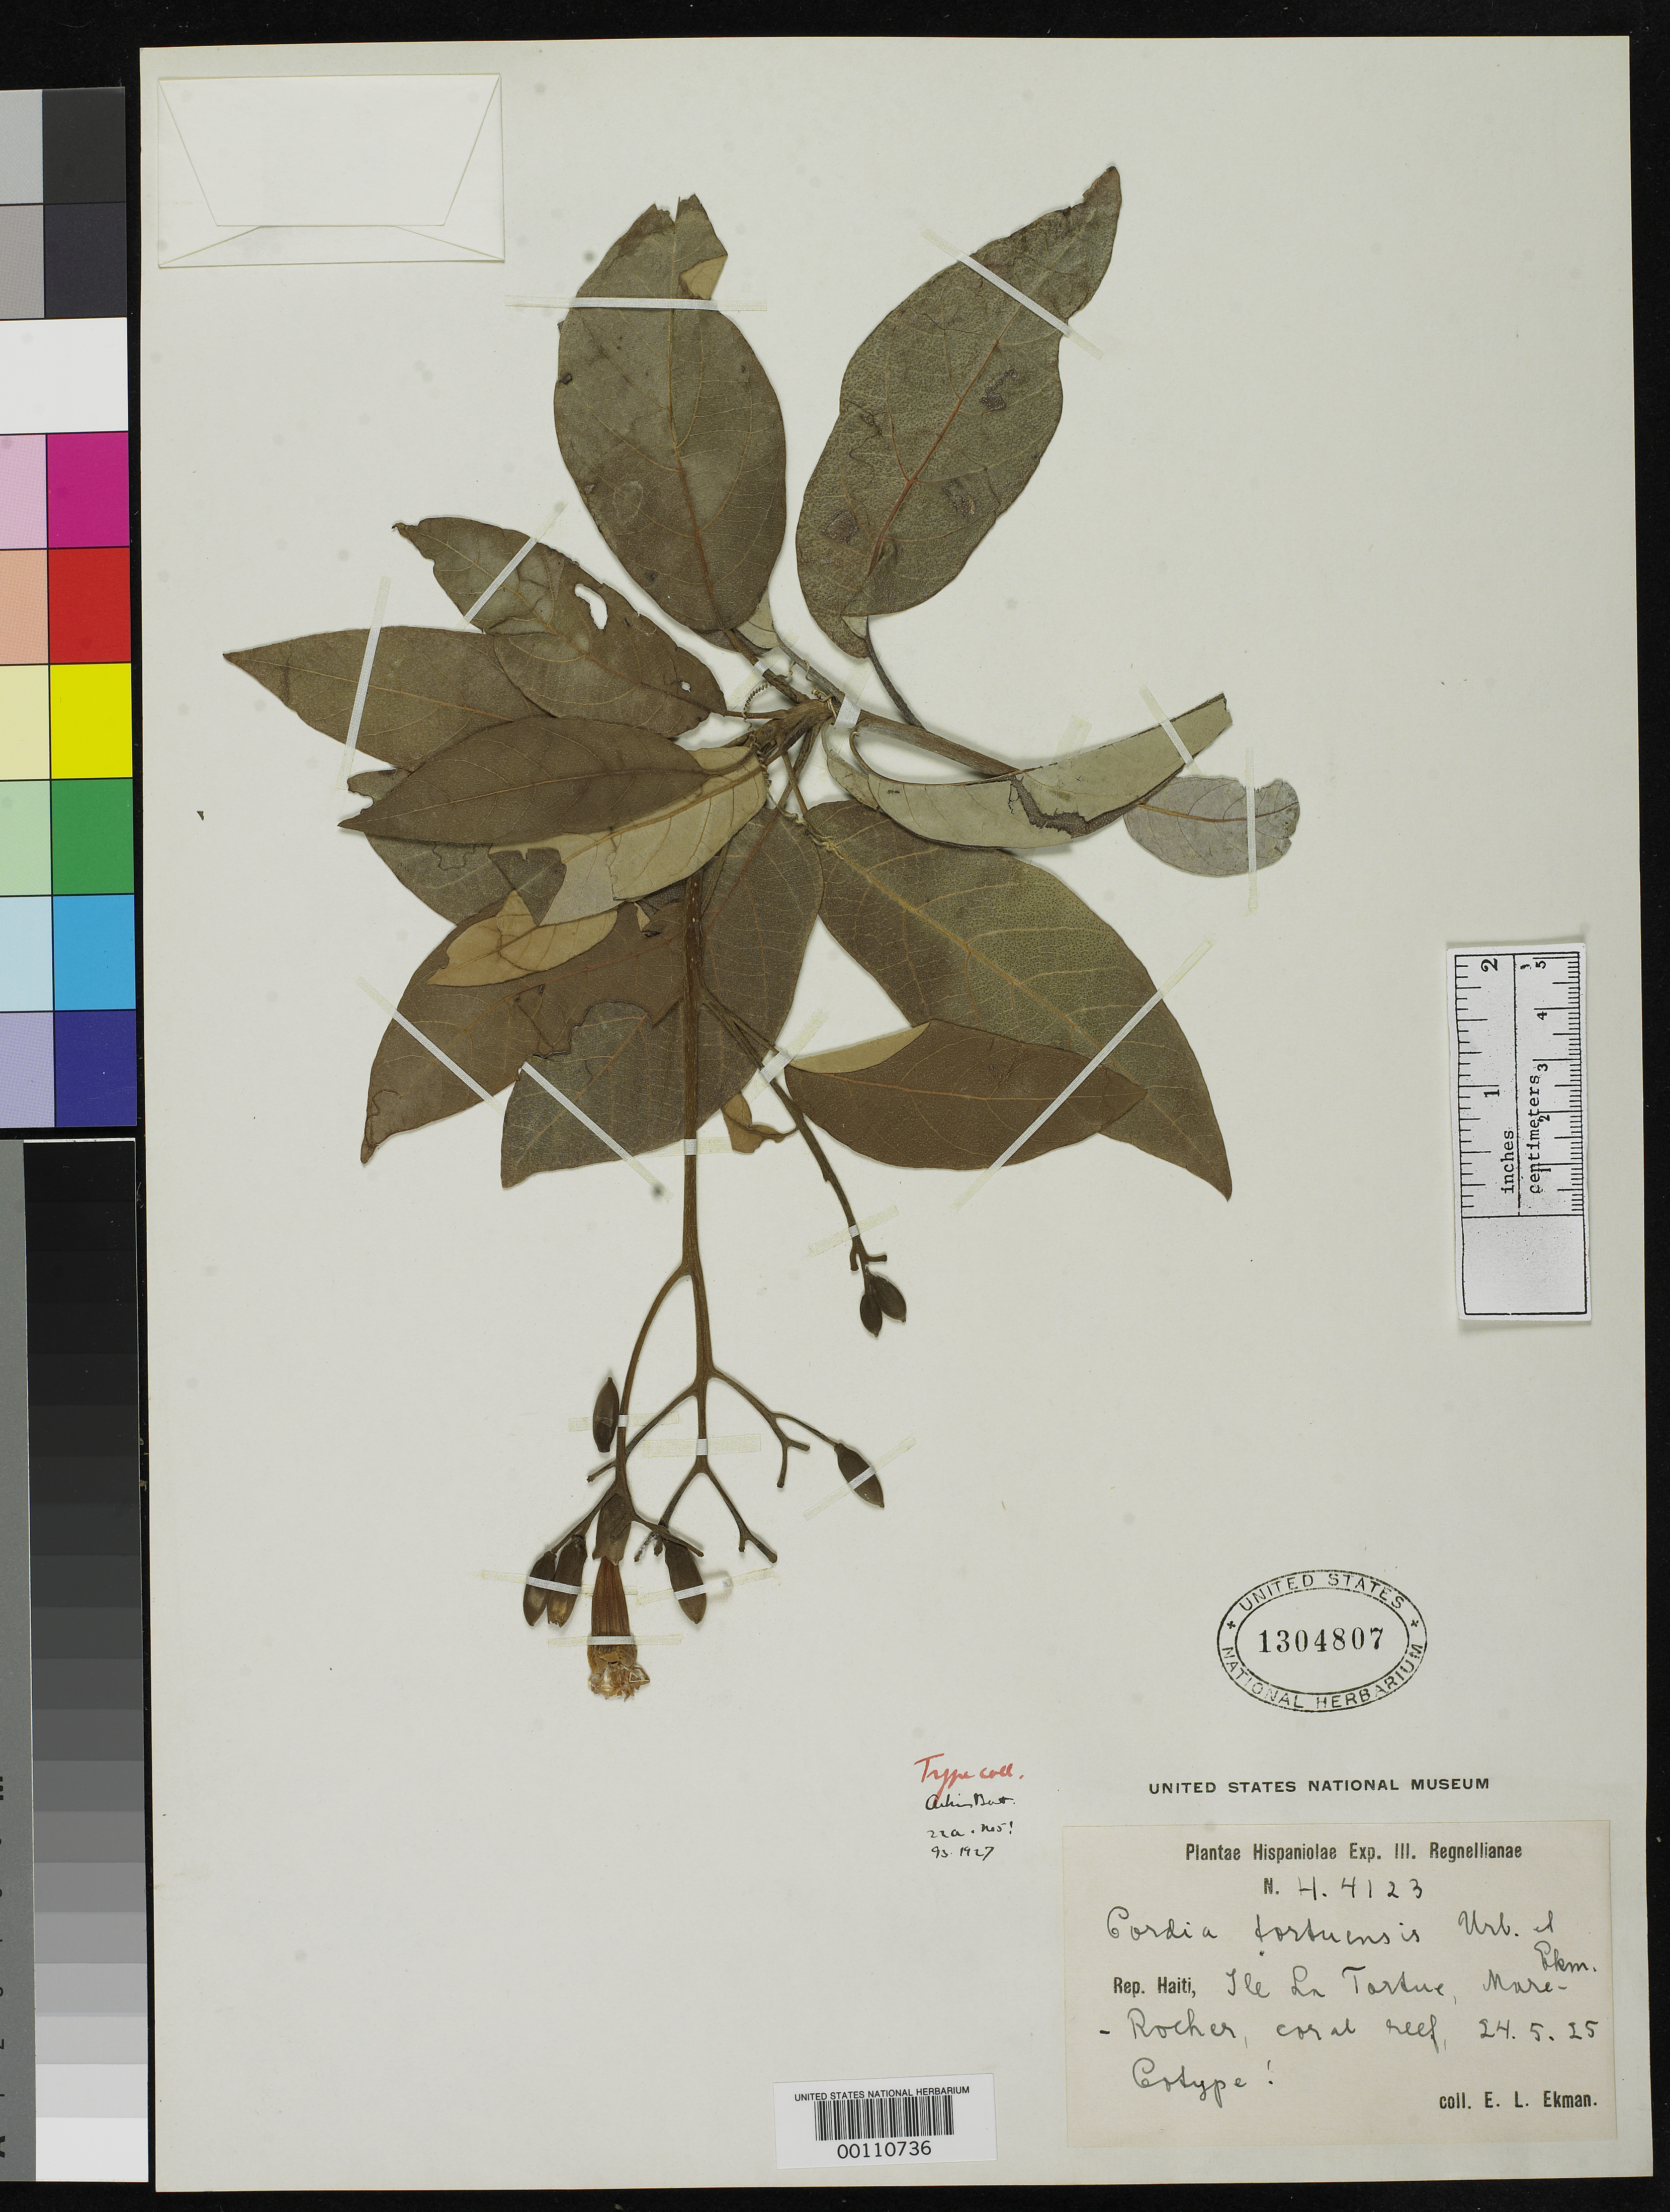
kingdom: Plantae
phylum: Tracheophyta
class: Magnoliopsida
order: Boraginales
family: Cordiaceae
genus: Cordia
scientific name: Cordia tortuensis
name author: Urb. & Ekman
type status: Isotype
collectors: E. L. Ekman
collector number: H 4123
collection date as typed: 24 May 1925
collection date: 1925-05-24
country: Haiti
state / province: Nord-Óuest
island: Île de la Tortue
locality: Ile la Tortue, Mare-Rocher.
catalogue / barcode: US 1304807